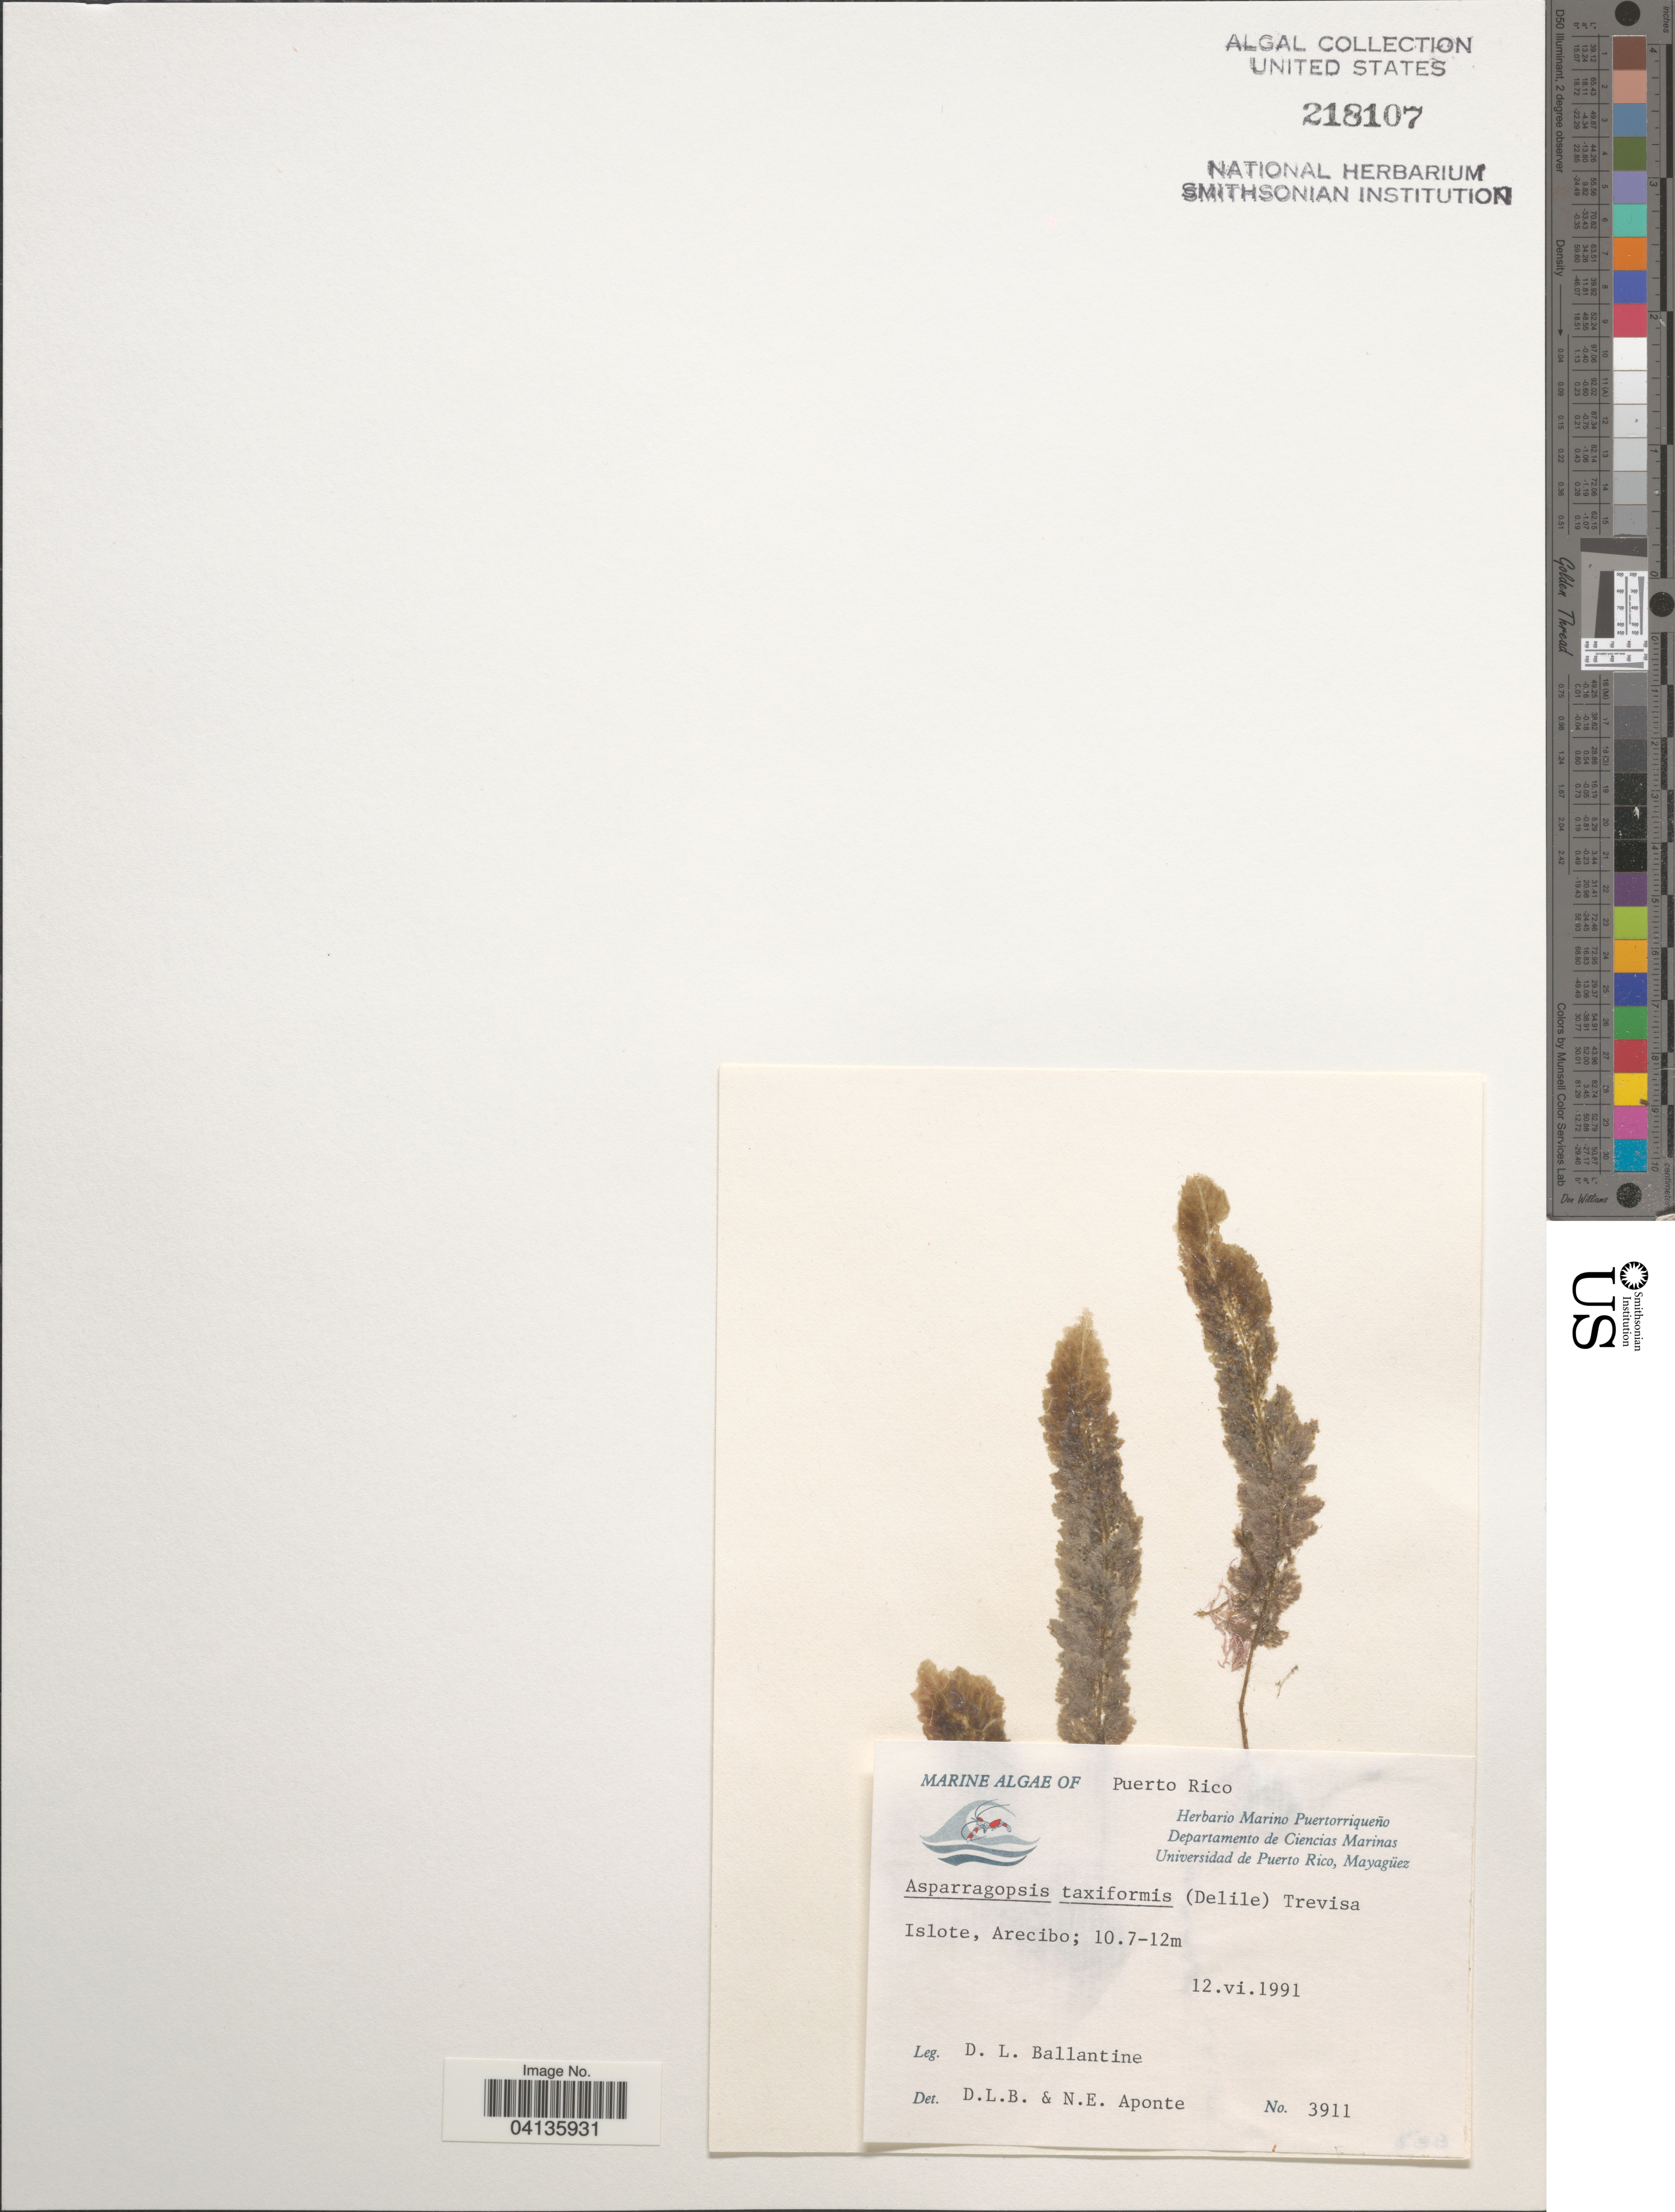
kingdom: Plantae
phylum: Rhodophyta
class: Florideophyceae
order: Bonnemaisoniales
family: Bonnemaisoniaceae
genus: Asparagopsis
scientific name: Asparagopsis taxiformis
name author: (Delile) Trevis.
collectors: D.L. Ballantine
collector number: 3911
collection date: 1991-06-12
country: Puerto Rico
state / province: Arecibo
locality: Islote.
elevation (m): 10.7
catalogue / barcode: US 218107